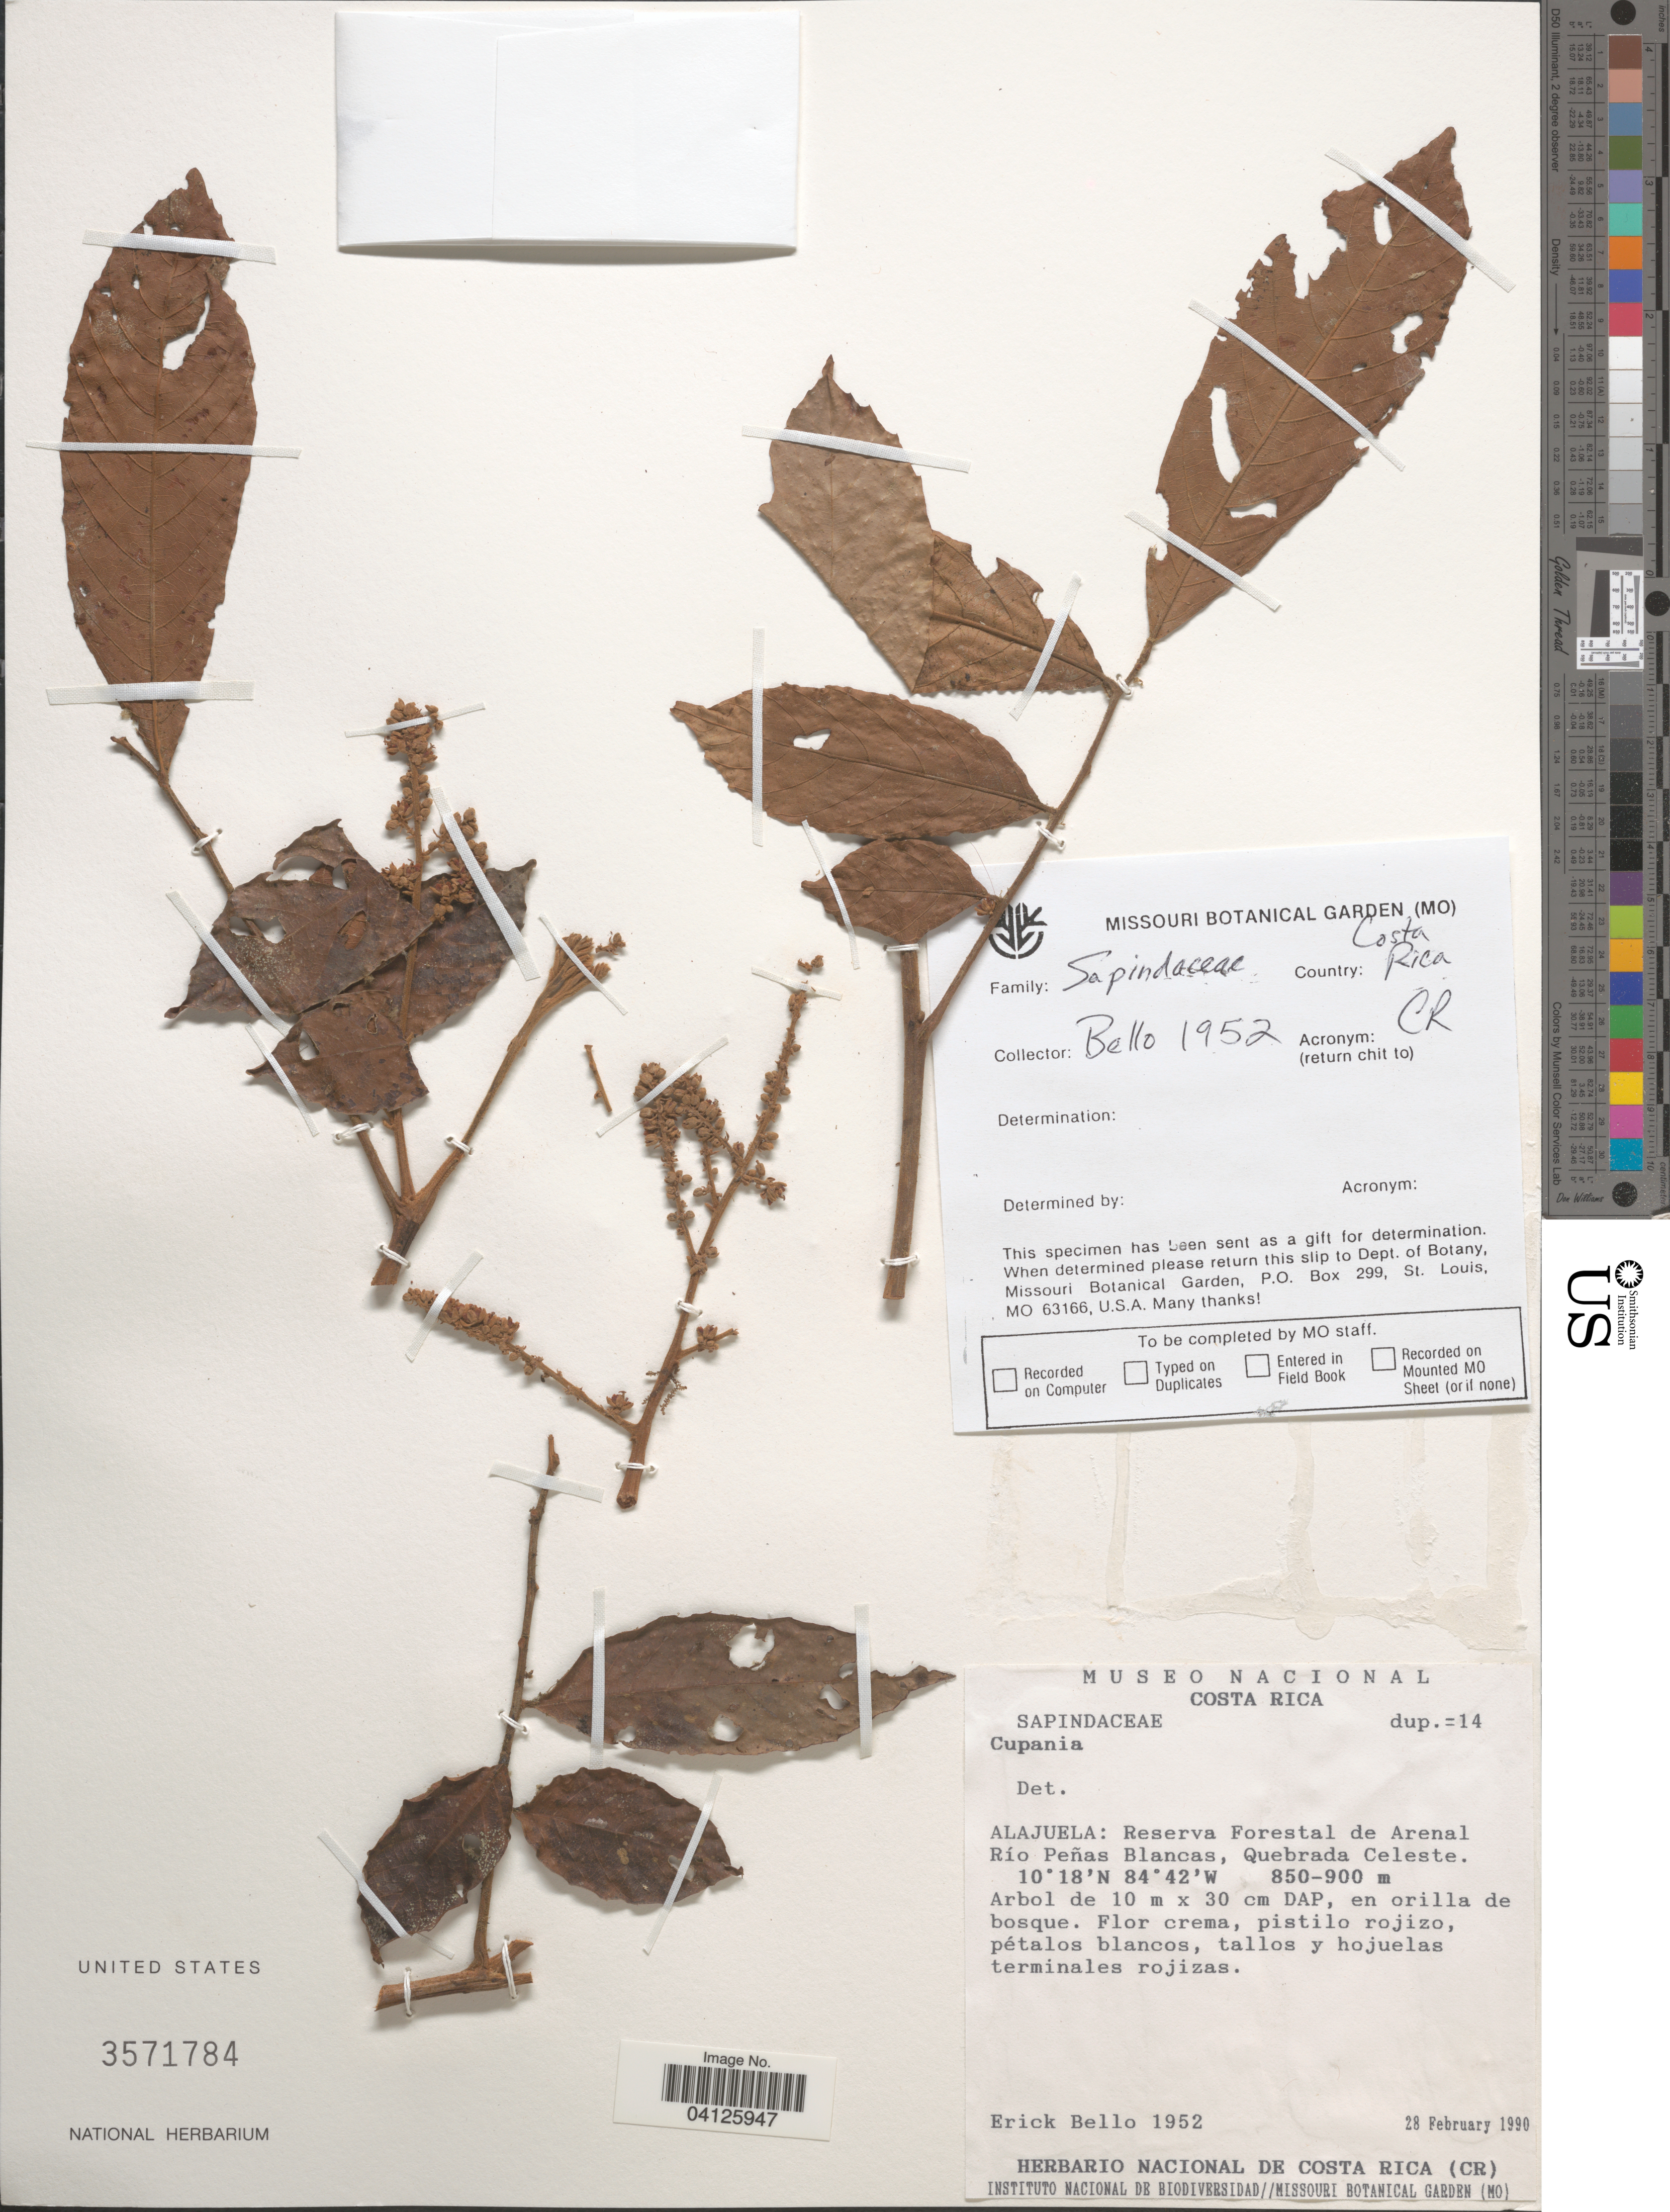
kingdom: Plantae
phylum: Tracheophyta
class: Magnoliopsida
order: Sapindales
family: Sapindaceae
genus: Cupania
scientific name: Cupania guatemalensis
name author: (Turcz.) Radlk.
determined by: Acevedo-Rodriguez, P., (US), Smithsonian Institution - National Museum of Natural History (UNITED STATES)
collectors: E. Bello C.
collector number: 1952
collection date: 1990-02-28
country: Costa Rica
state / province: Alajuela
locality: Reserva Forestal de Arenal. Río Peñas Blancas, Quebrada Celeste.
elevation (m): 850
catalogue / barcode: US 3571784